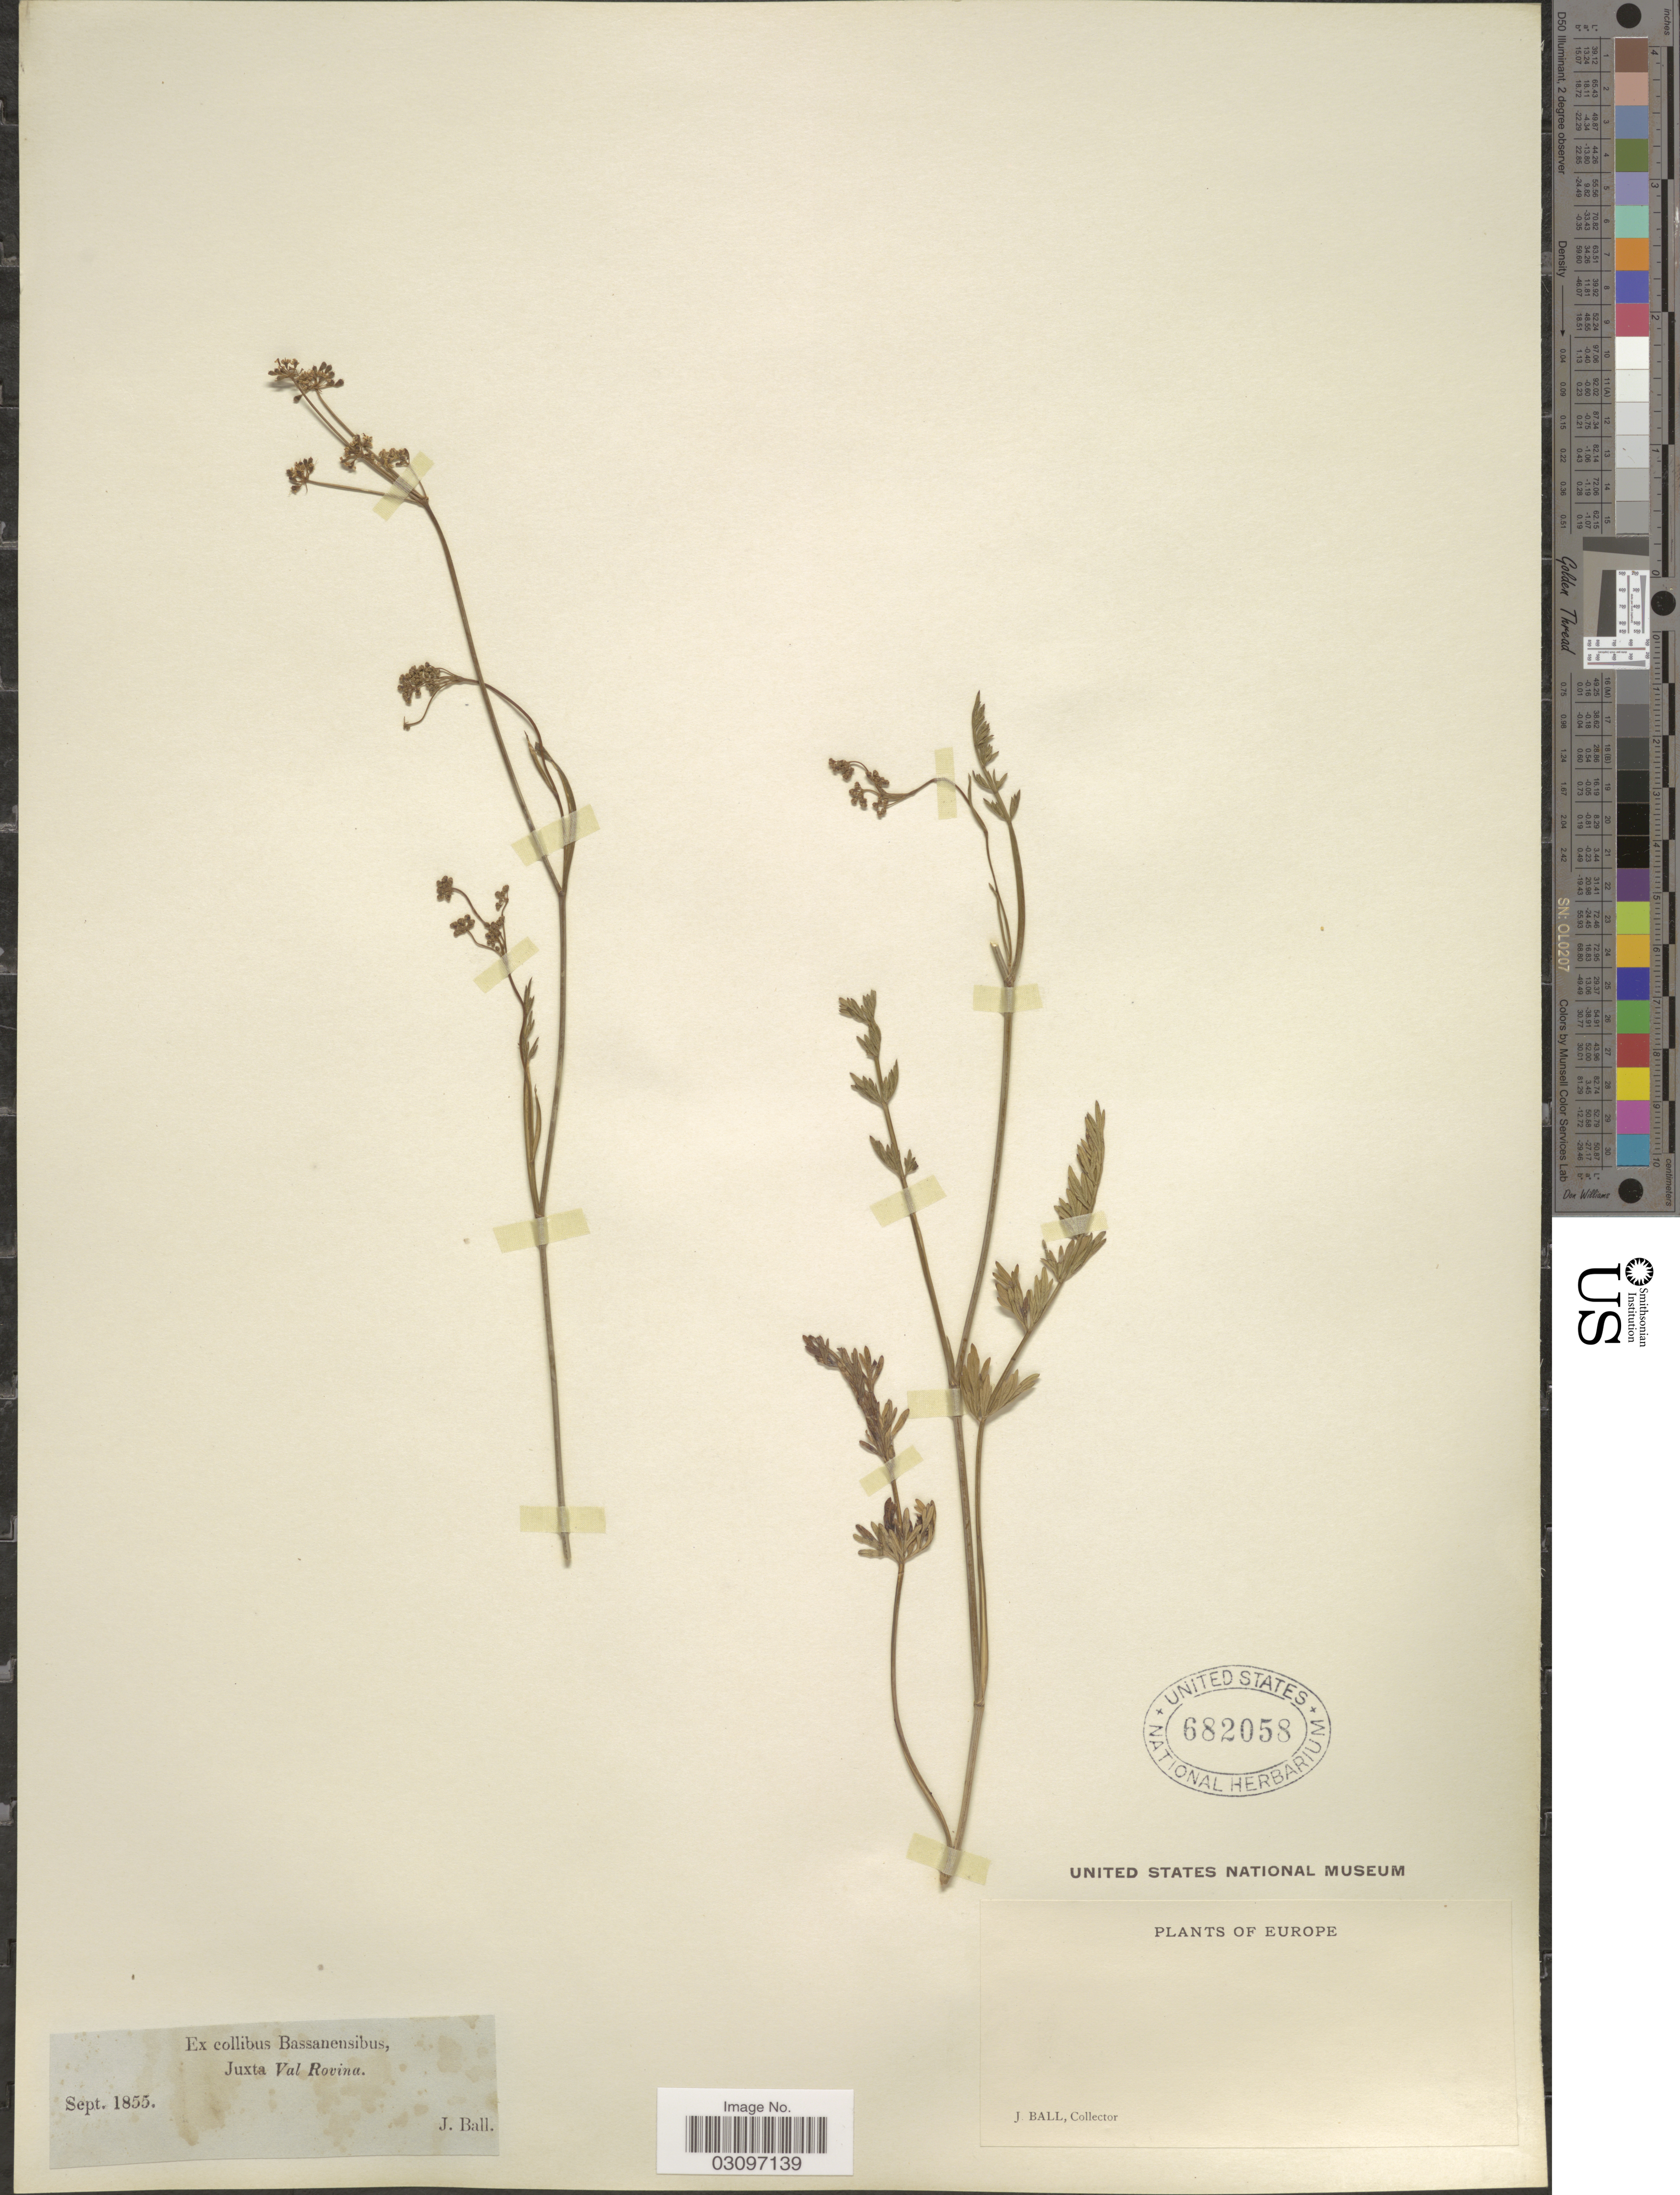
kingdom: Plantae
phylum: Tracheophyta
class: Magnoliopsida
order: Apiales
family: Apiaceae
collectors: J. Ball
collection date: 1855-09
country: Italy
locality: Europe. Ex collibus Bassanensibus, Juxta Val Rovina.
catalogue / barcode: US 682058